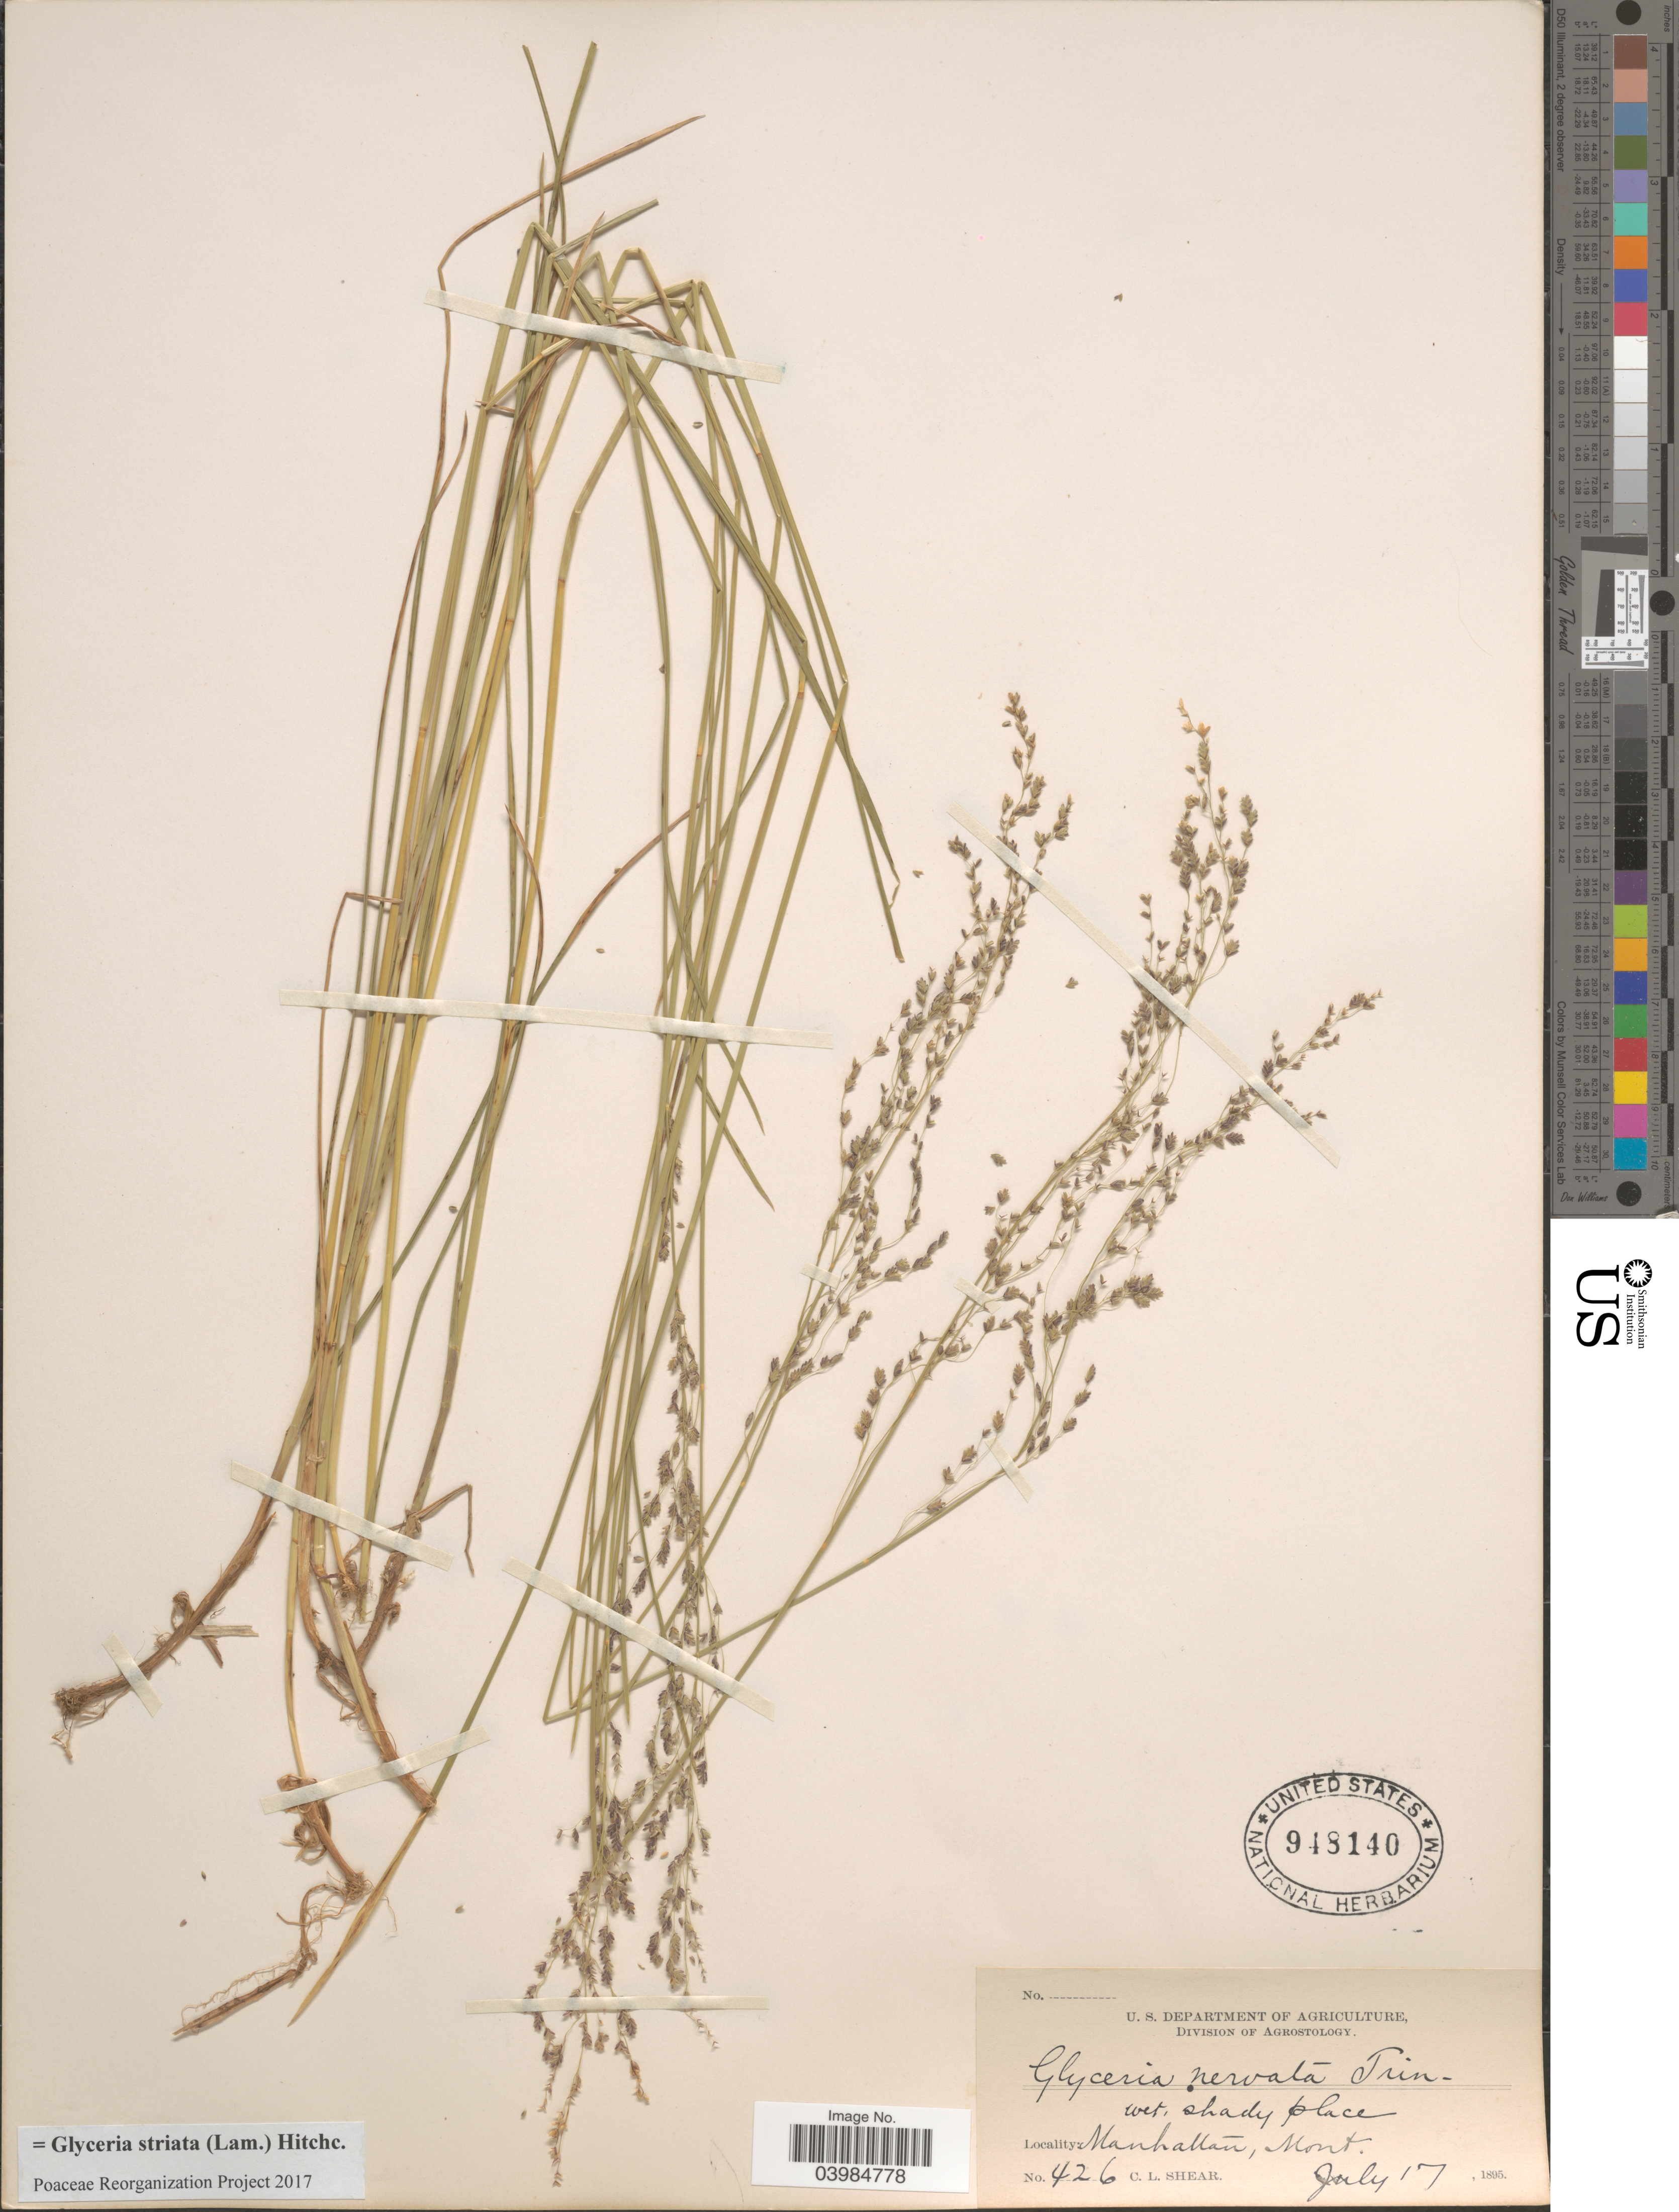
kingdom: Plantae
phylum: Tracheophyta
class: Liliopsida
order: Poales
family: Poaceae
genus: Glyceria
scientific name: Glyceria striata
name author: (Lam.) Hitchc.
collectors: C. L. Shear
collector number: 426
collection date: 1895-07-17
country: United States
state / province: Montana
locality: Manhattan.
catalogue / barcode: US 948140